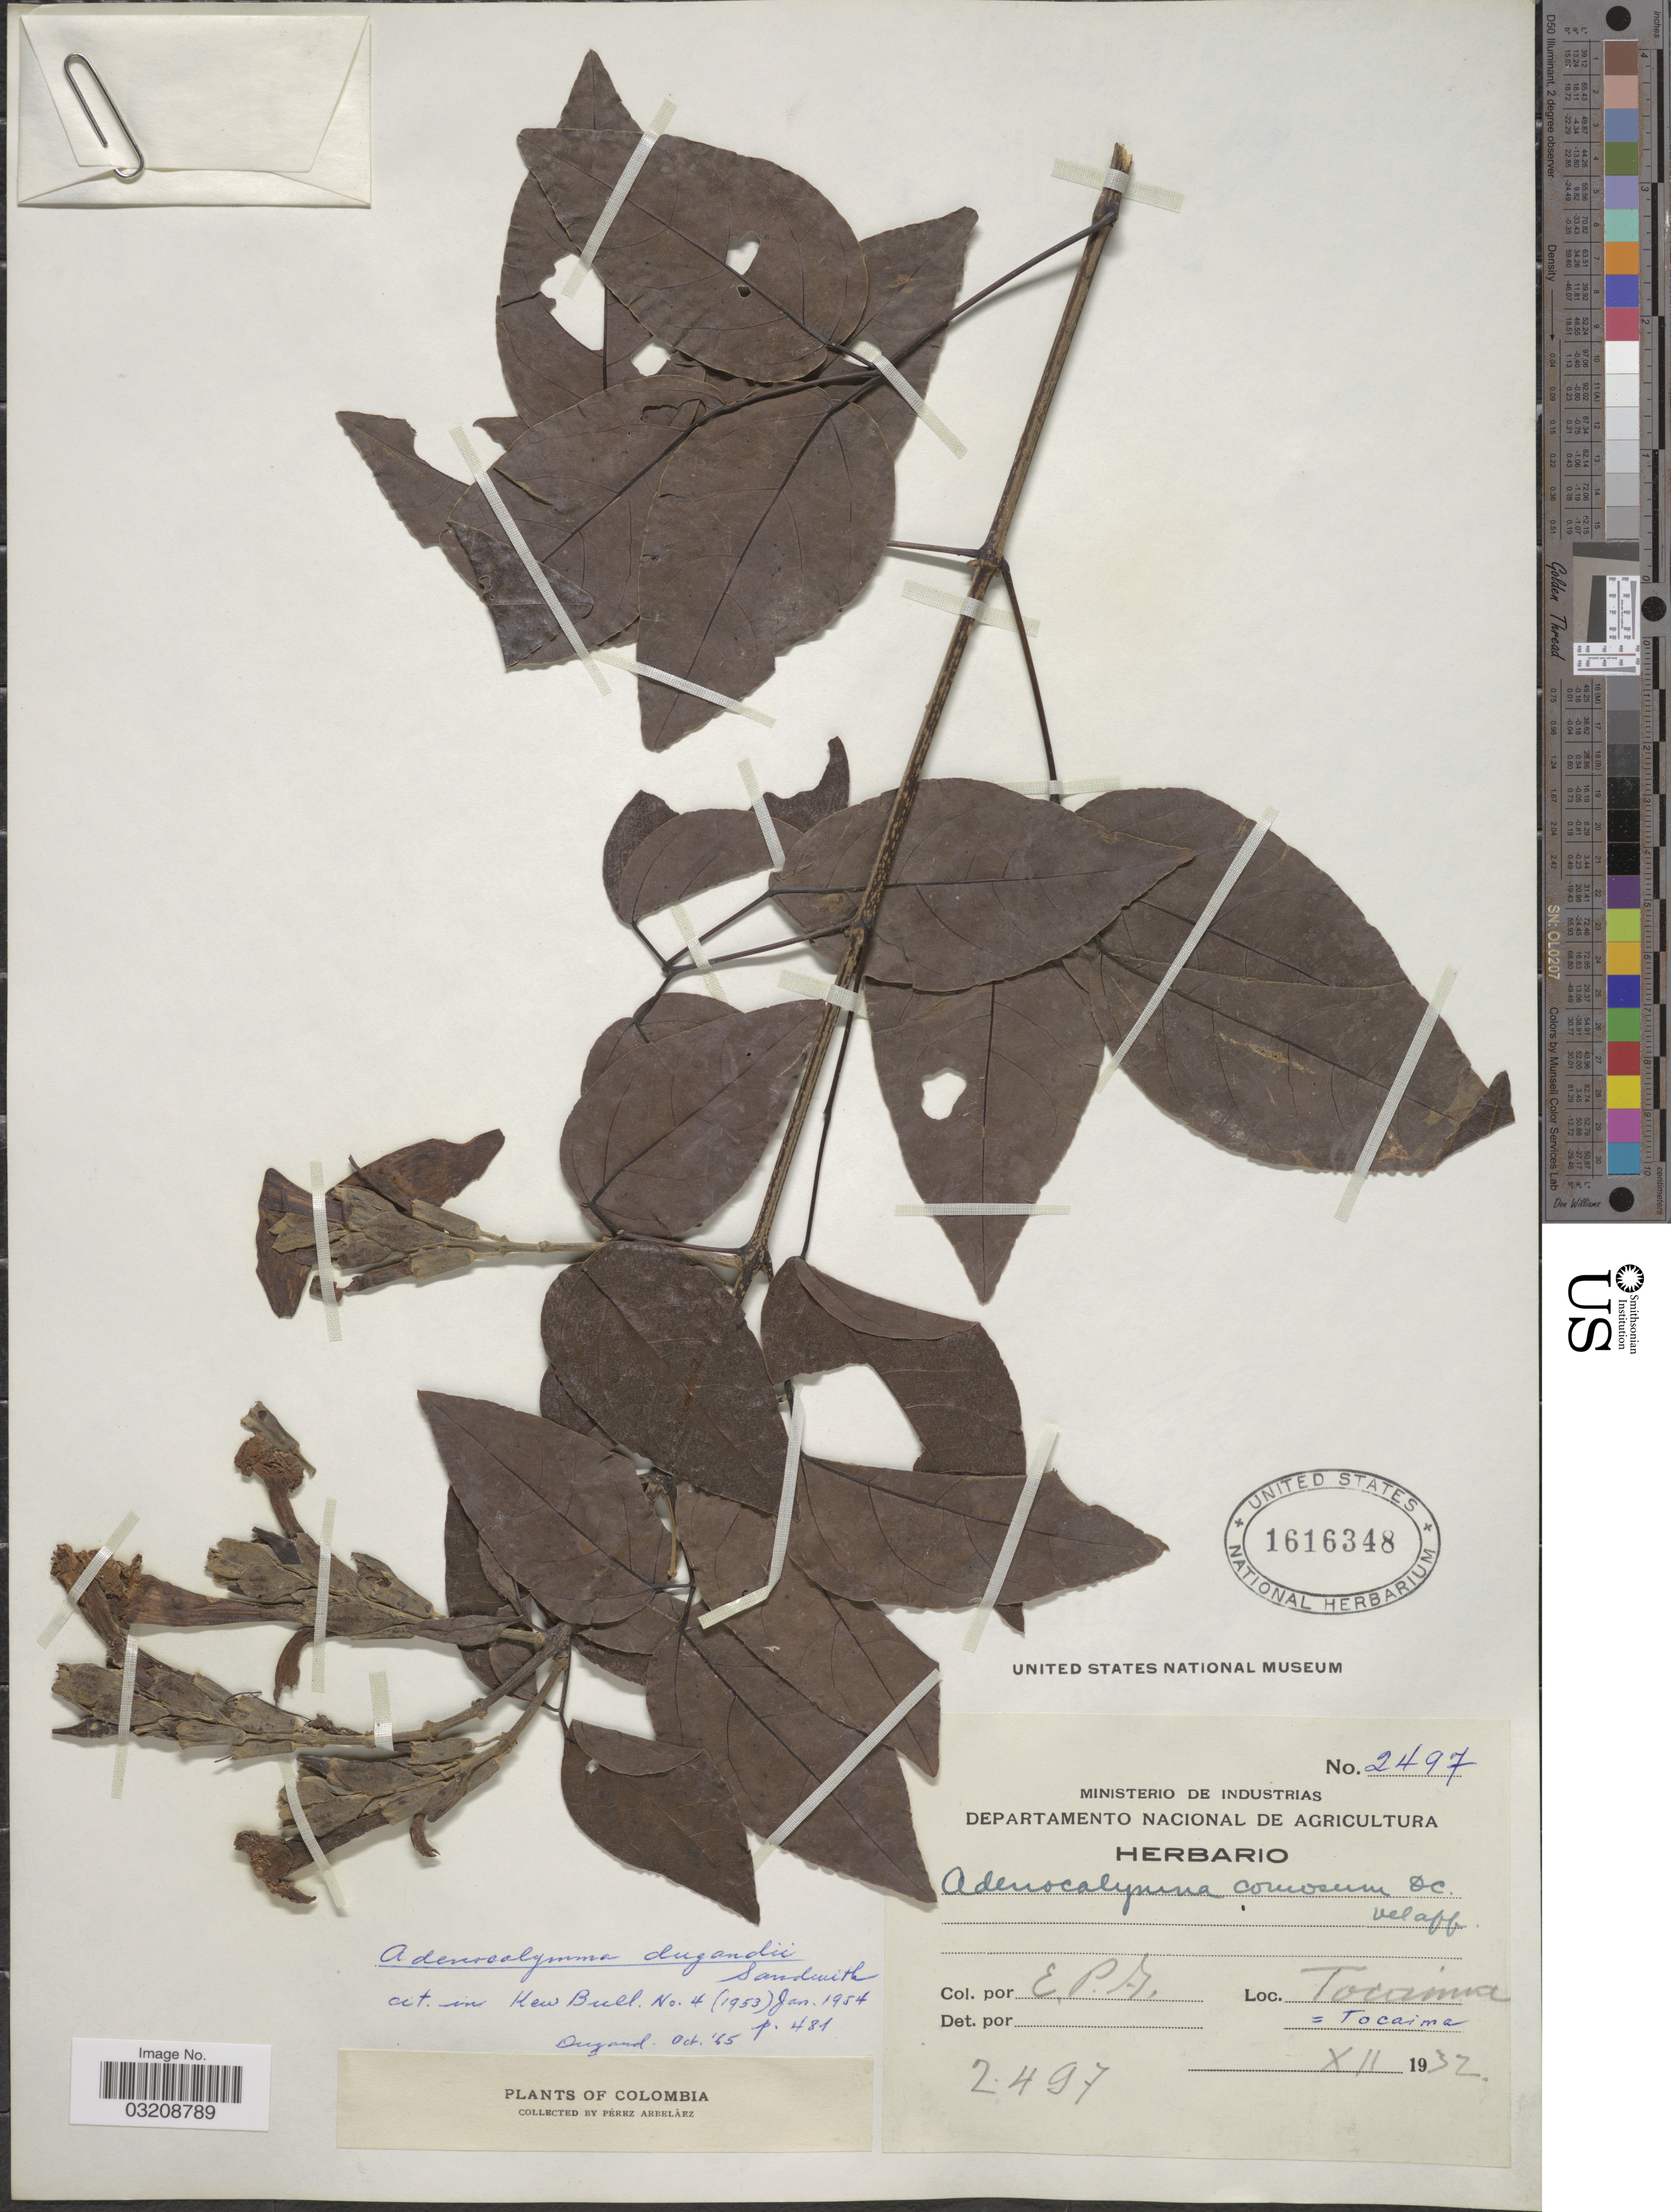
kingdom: Plantae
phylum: Tracheophyta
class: Magnoliopsida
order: Lamiales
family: Bignoniaceae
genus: Adenocalymma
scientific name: Adenocalymma dugandii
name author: Sandwith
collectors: E. Pérez Arbeláez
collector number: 2497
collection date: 1932-12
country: Colombia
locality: Tocaima.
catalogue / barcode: US 1616348